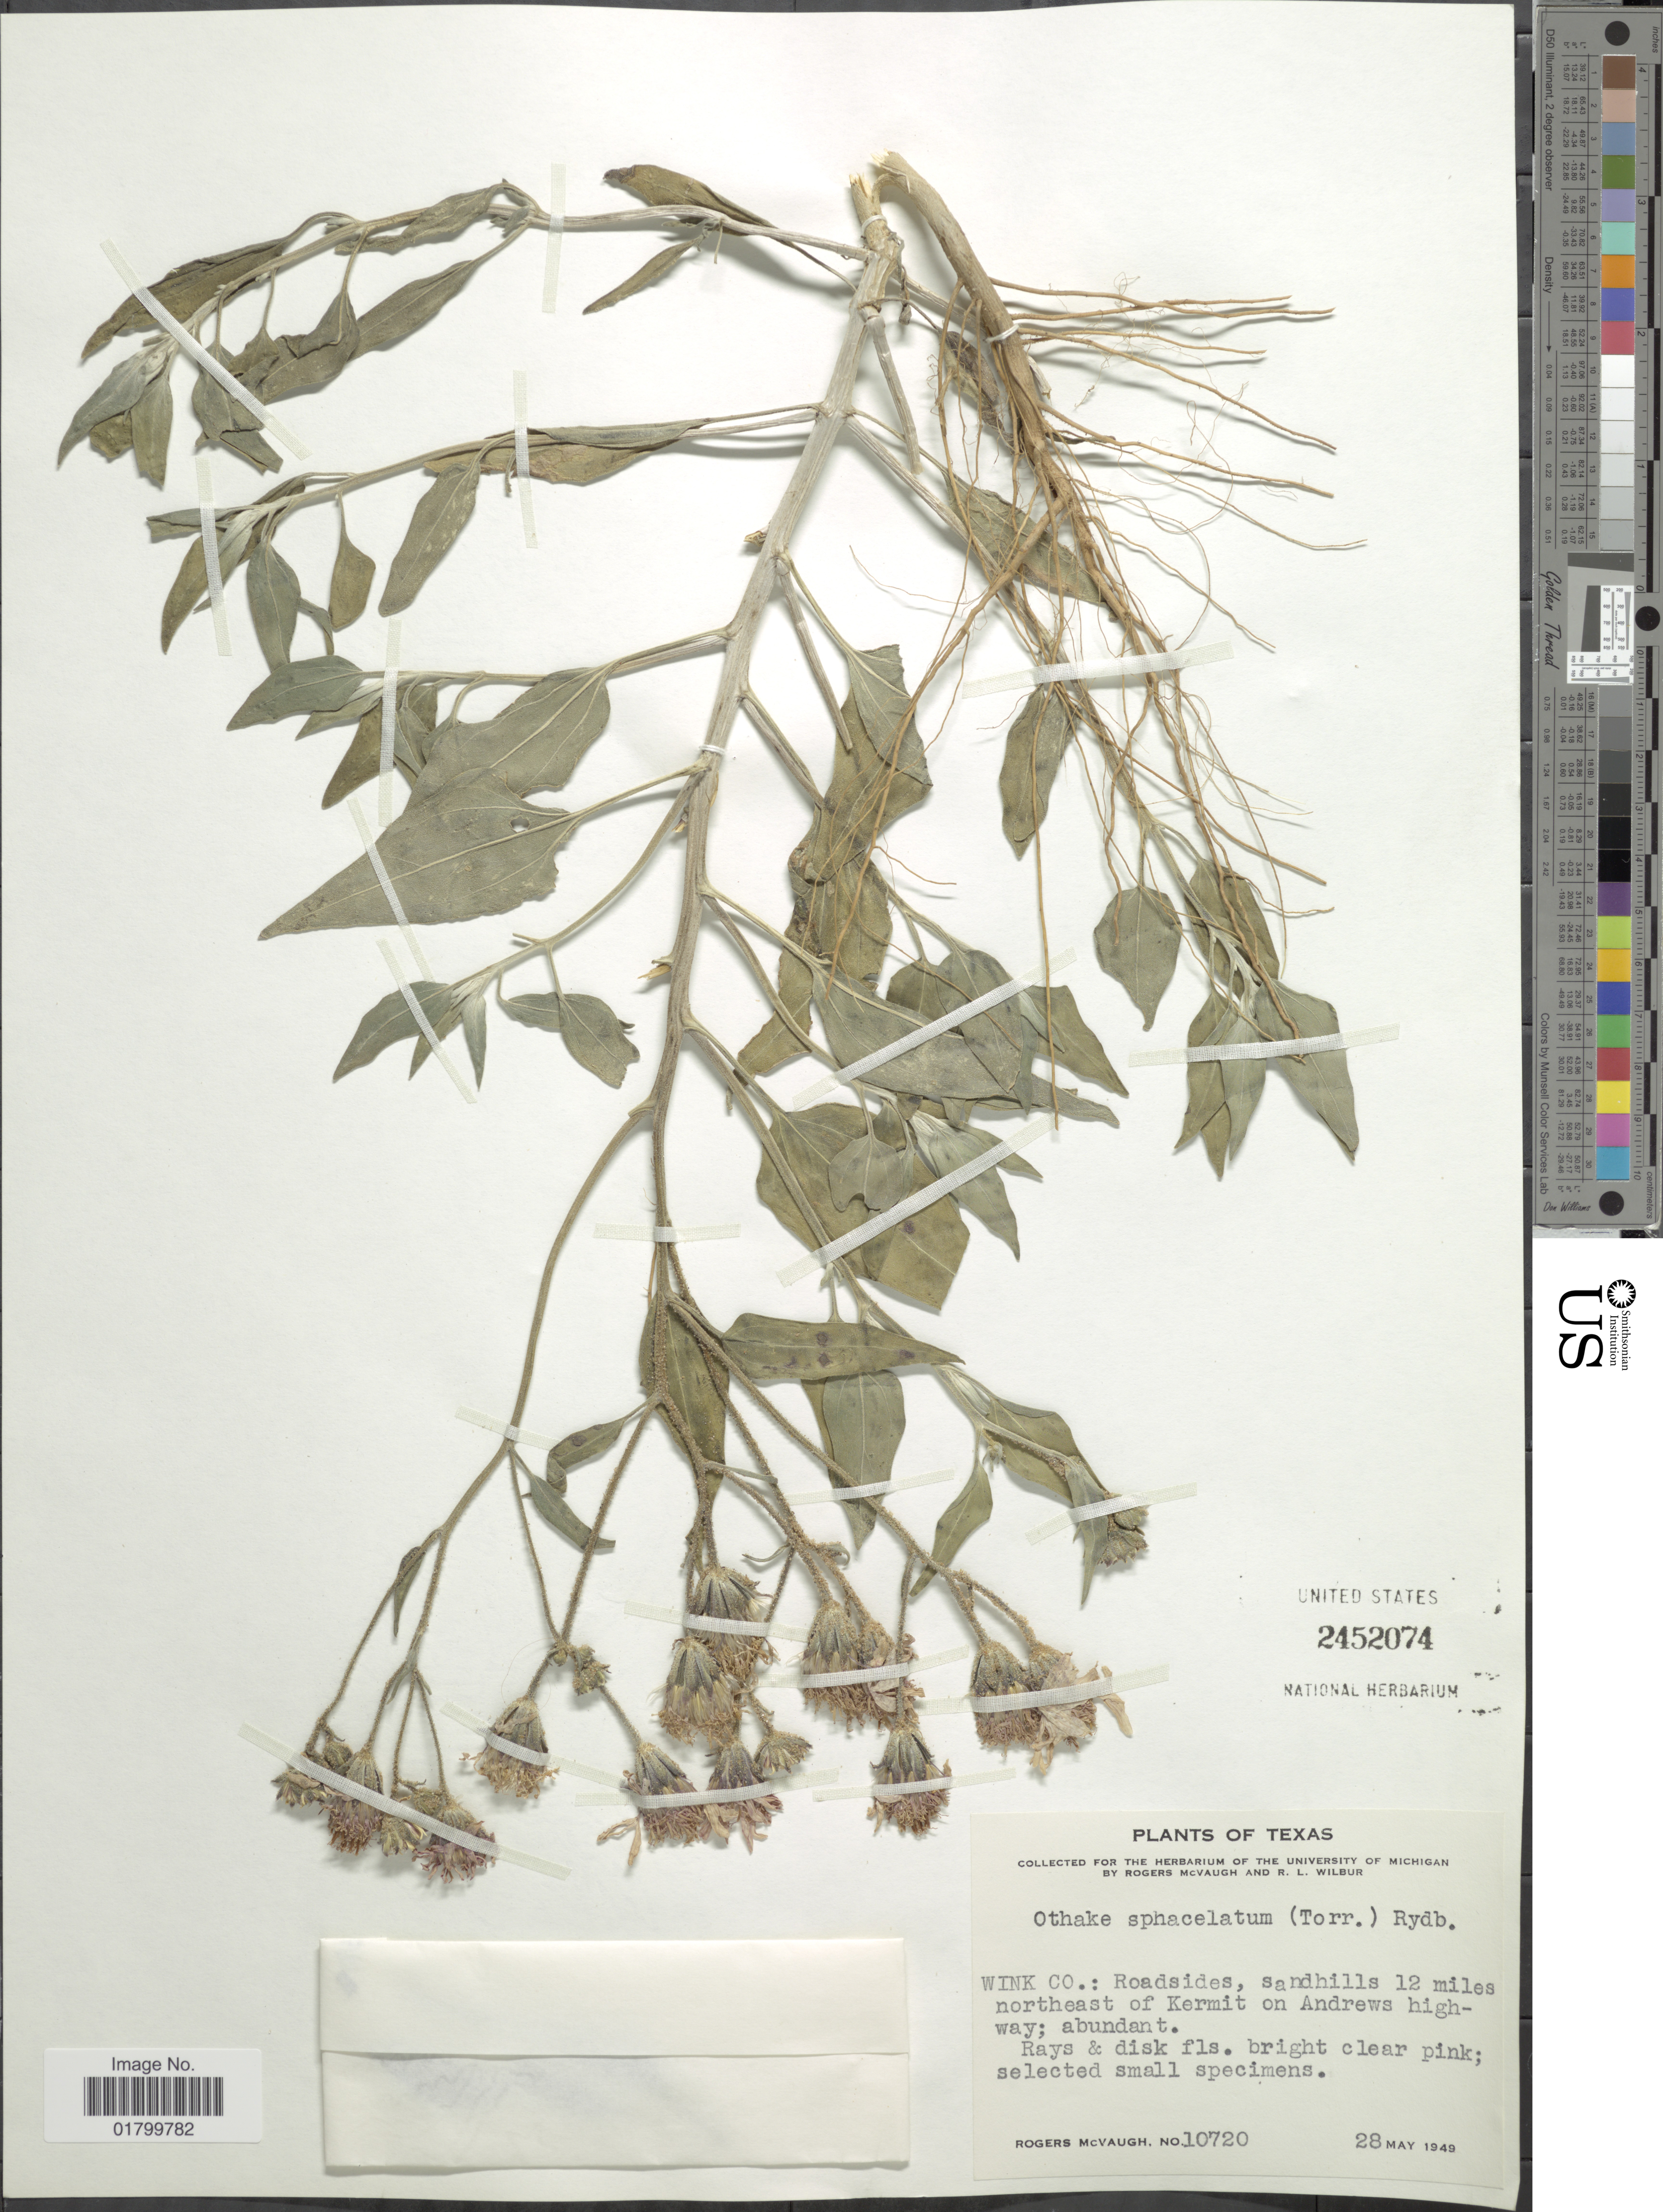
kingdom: Plantae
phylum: Tracheophyta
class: Magnoliopsida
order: Asterales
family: Asteraceae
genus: Palafoxia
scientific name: Palafoxia sphacelata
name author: (Nutt. ex Torr.) Cory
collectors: R. McVaugh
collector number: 10720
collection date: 1949-05-28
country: United States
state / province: Texas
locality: Wink Co.: Roadsides, sandhills 12 miles northeast of Kermit on Andrews highway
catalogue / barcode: US 2452074